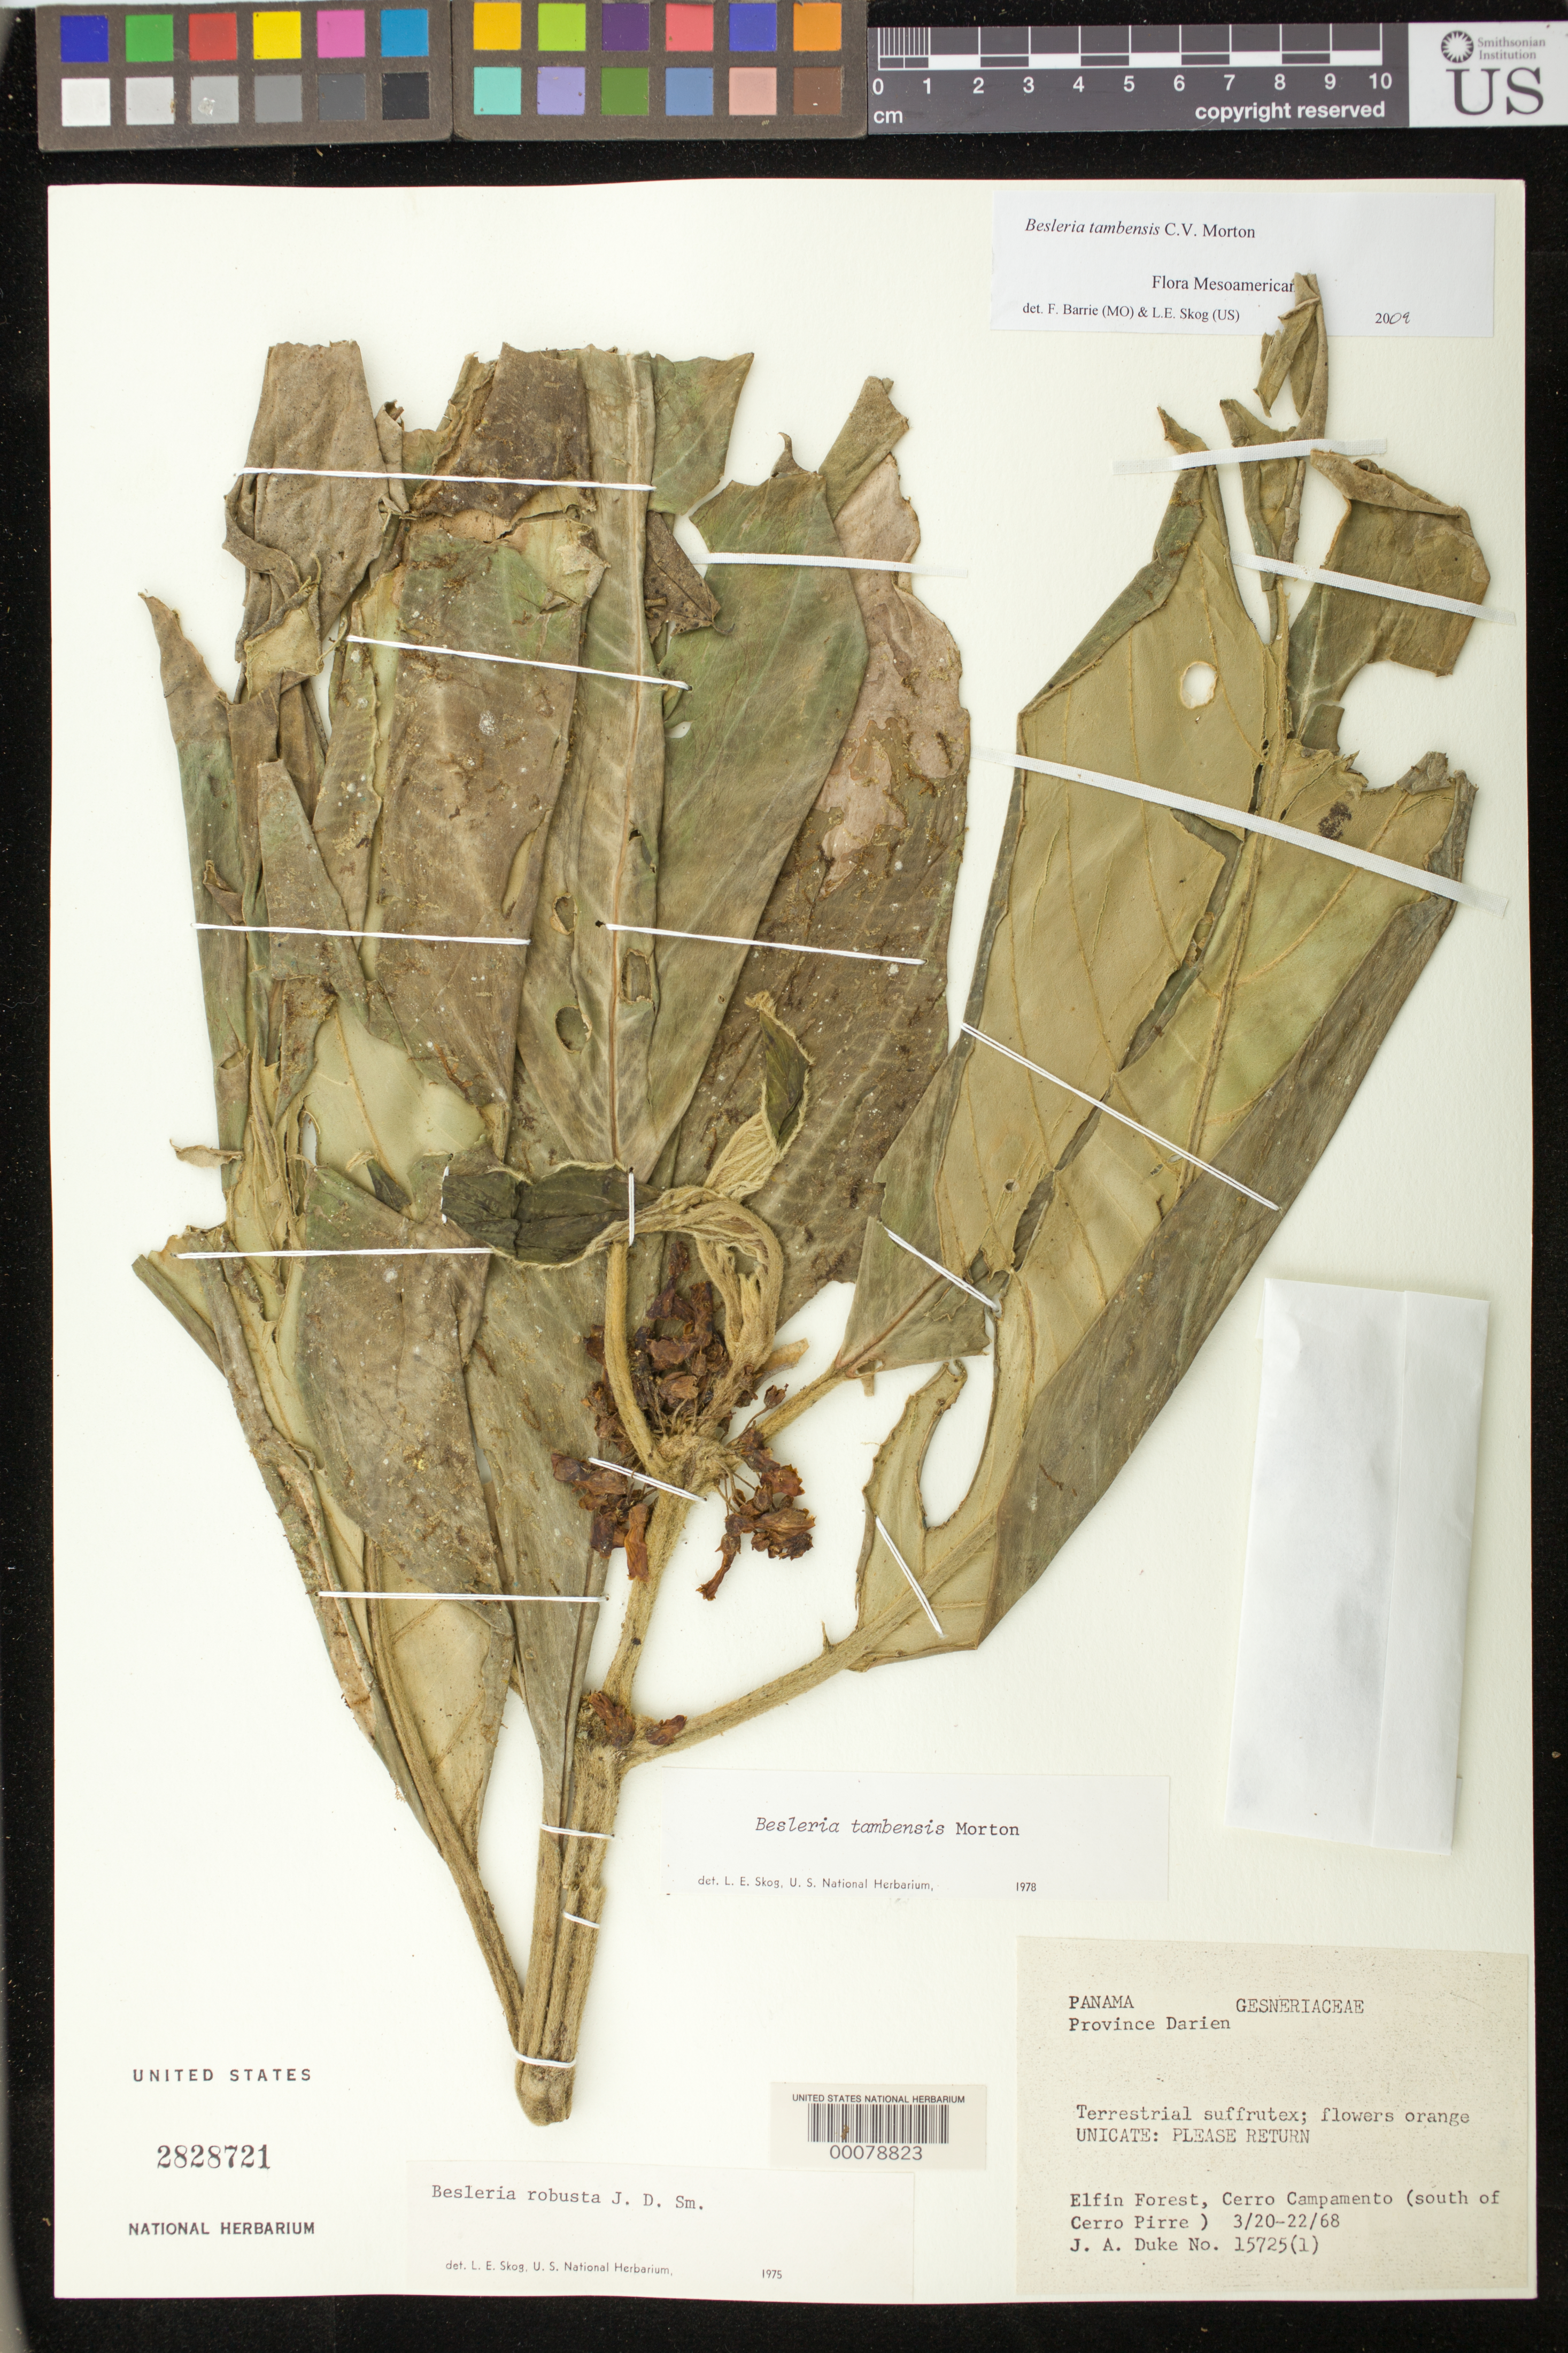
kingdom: Plantae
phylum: Tracheophyta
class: Magnoliopsida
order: Lamiales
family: Gesneriaceae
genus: Besleria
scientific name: Besleria tambensis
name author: C.V. Morton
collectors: J. A. Duke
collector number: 15725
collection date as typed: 20-22 Mar 1968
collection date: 1968-03-20/1968-03-22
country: Panama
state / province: Darién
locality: Cerro Campamento (S of Cerro Pirre)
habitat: Elfin forest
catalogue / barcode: US 2828721